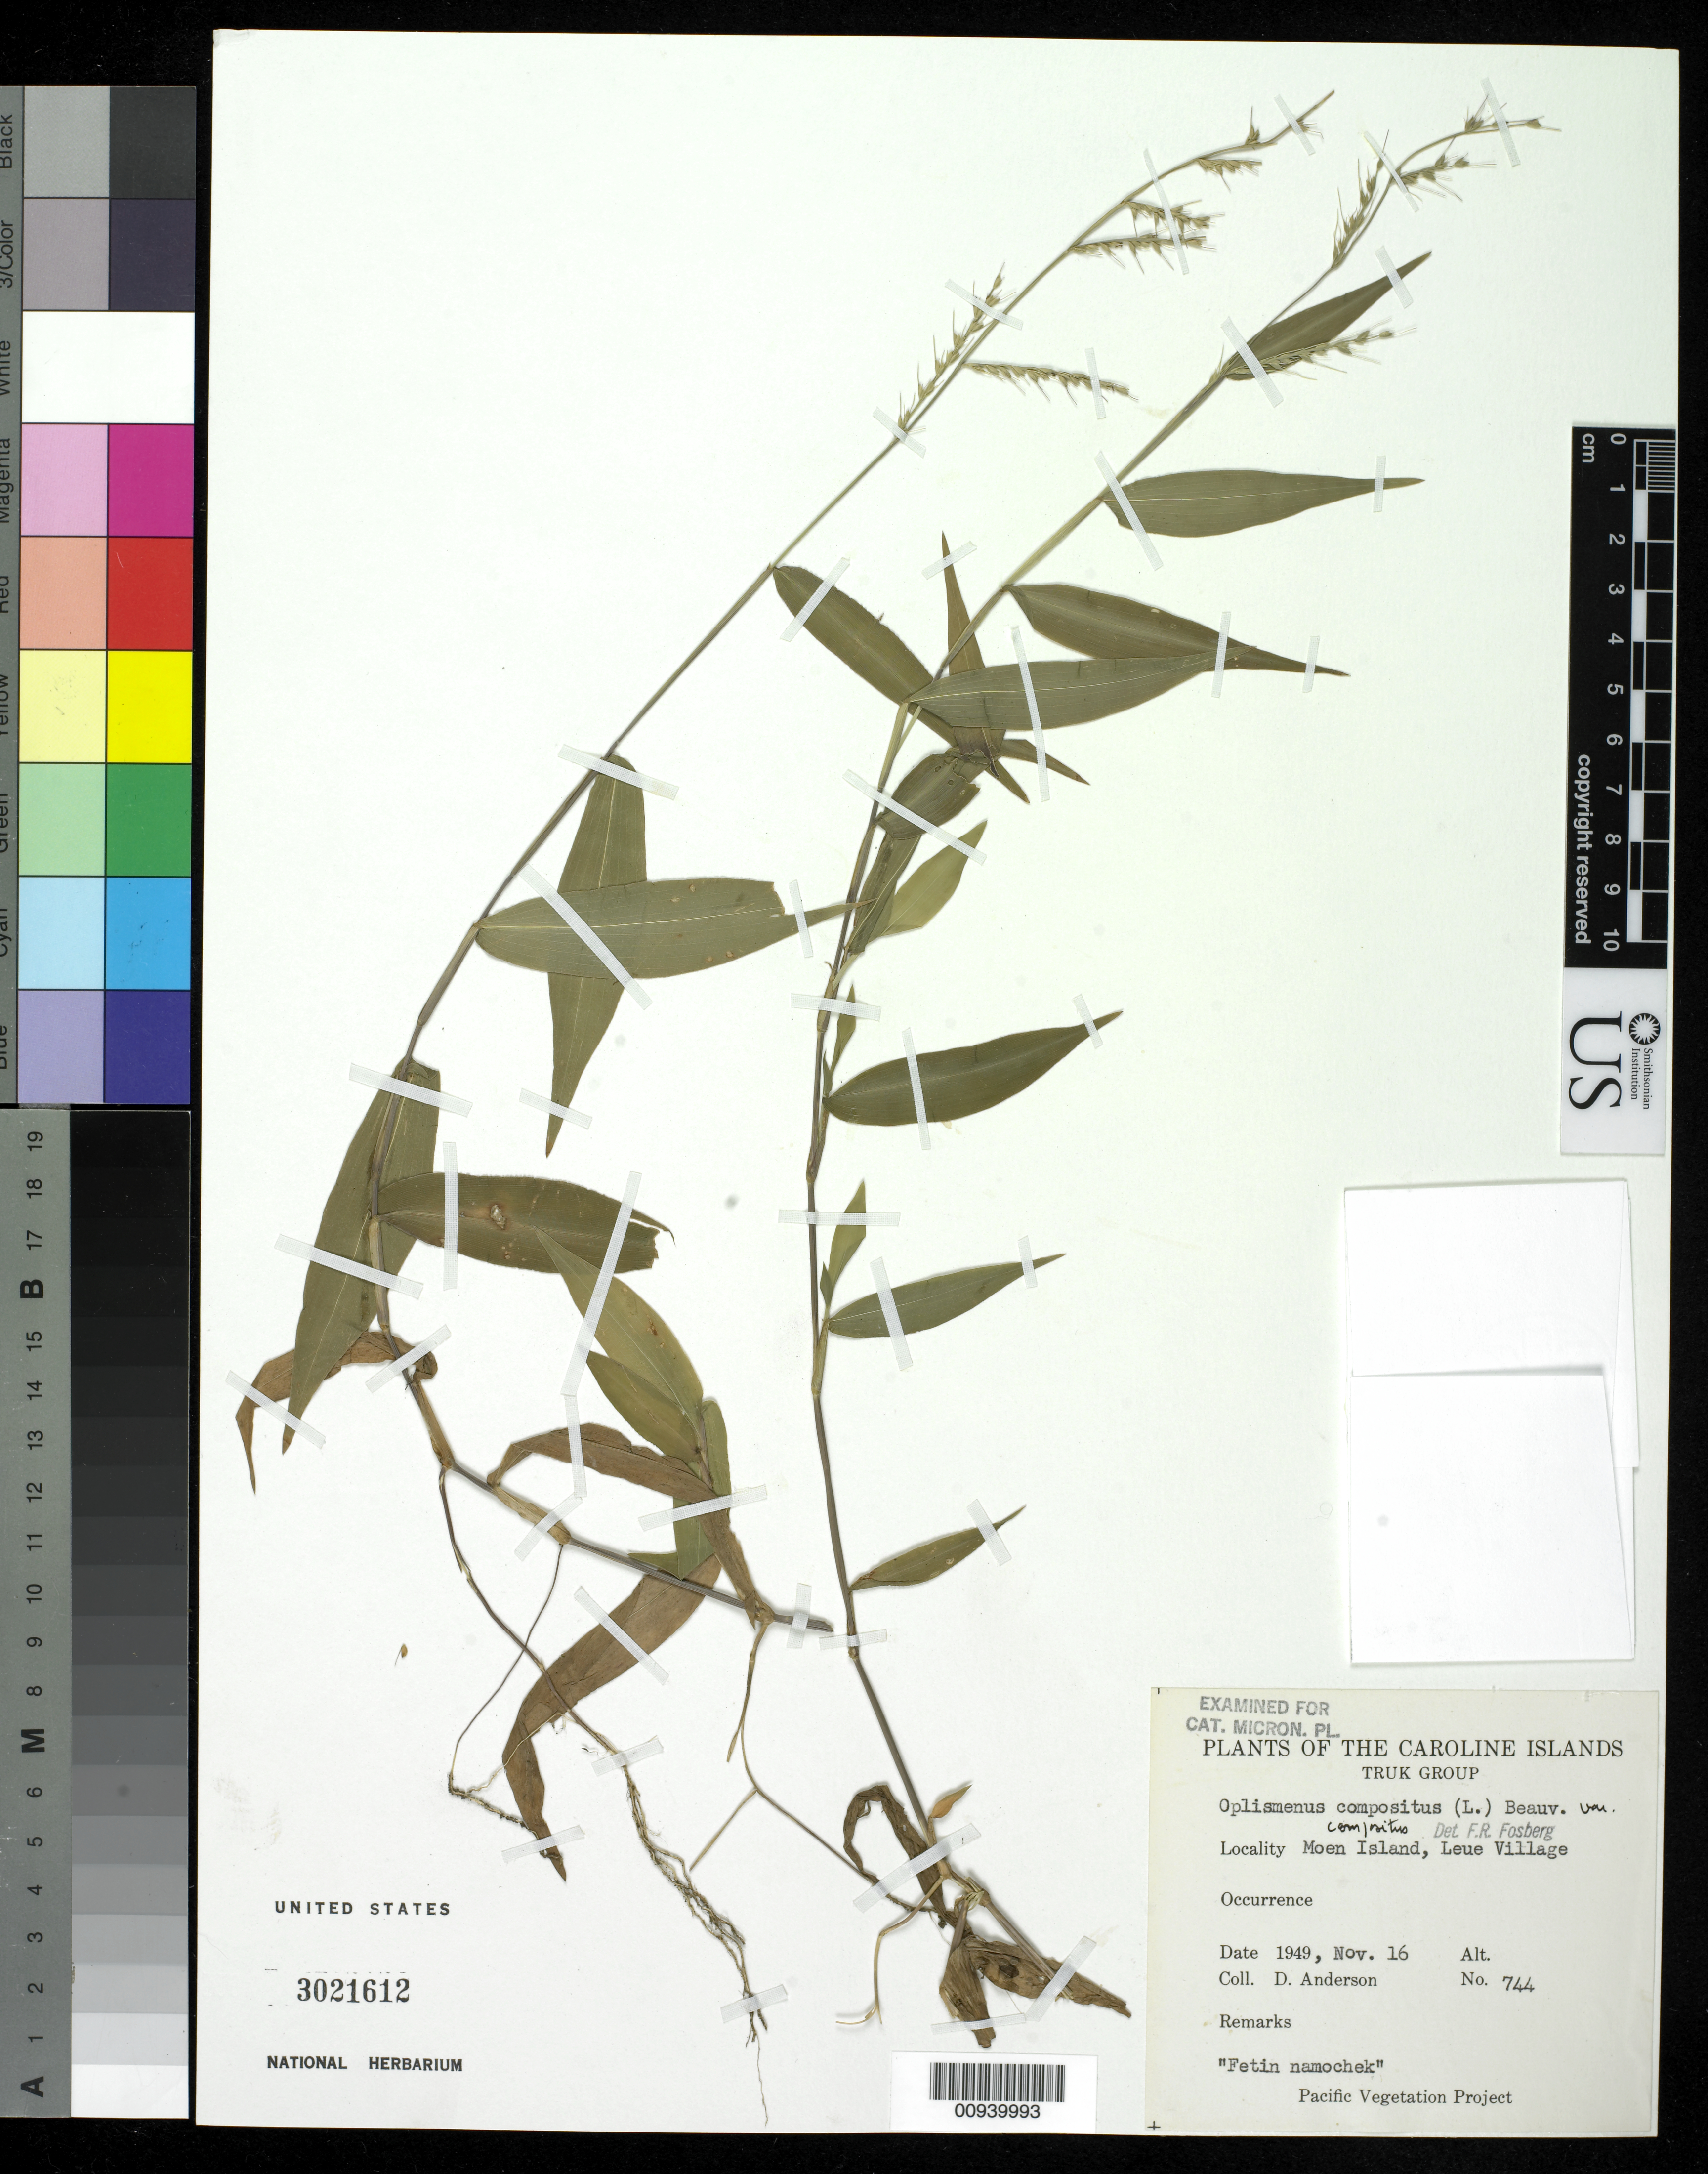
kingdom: Plantae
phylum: Tracheophyta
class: Liliopsida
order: Poales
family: Poaceae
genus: Oplismenus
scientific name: Oplismenus compositus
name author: (L.) P. Beauv.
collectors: D. Anderson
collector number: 744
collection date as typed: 16 Nov 1949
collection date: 1949-11-16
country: Micronesia, Federated States of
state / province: Truk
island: Moen [Wono]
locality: Leue Village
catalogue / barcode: US 3021612